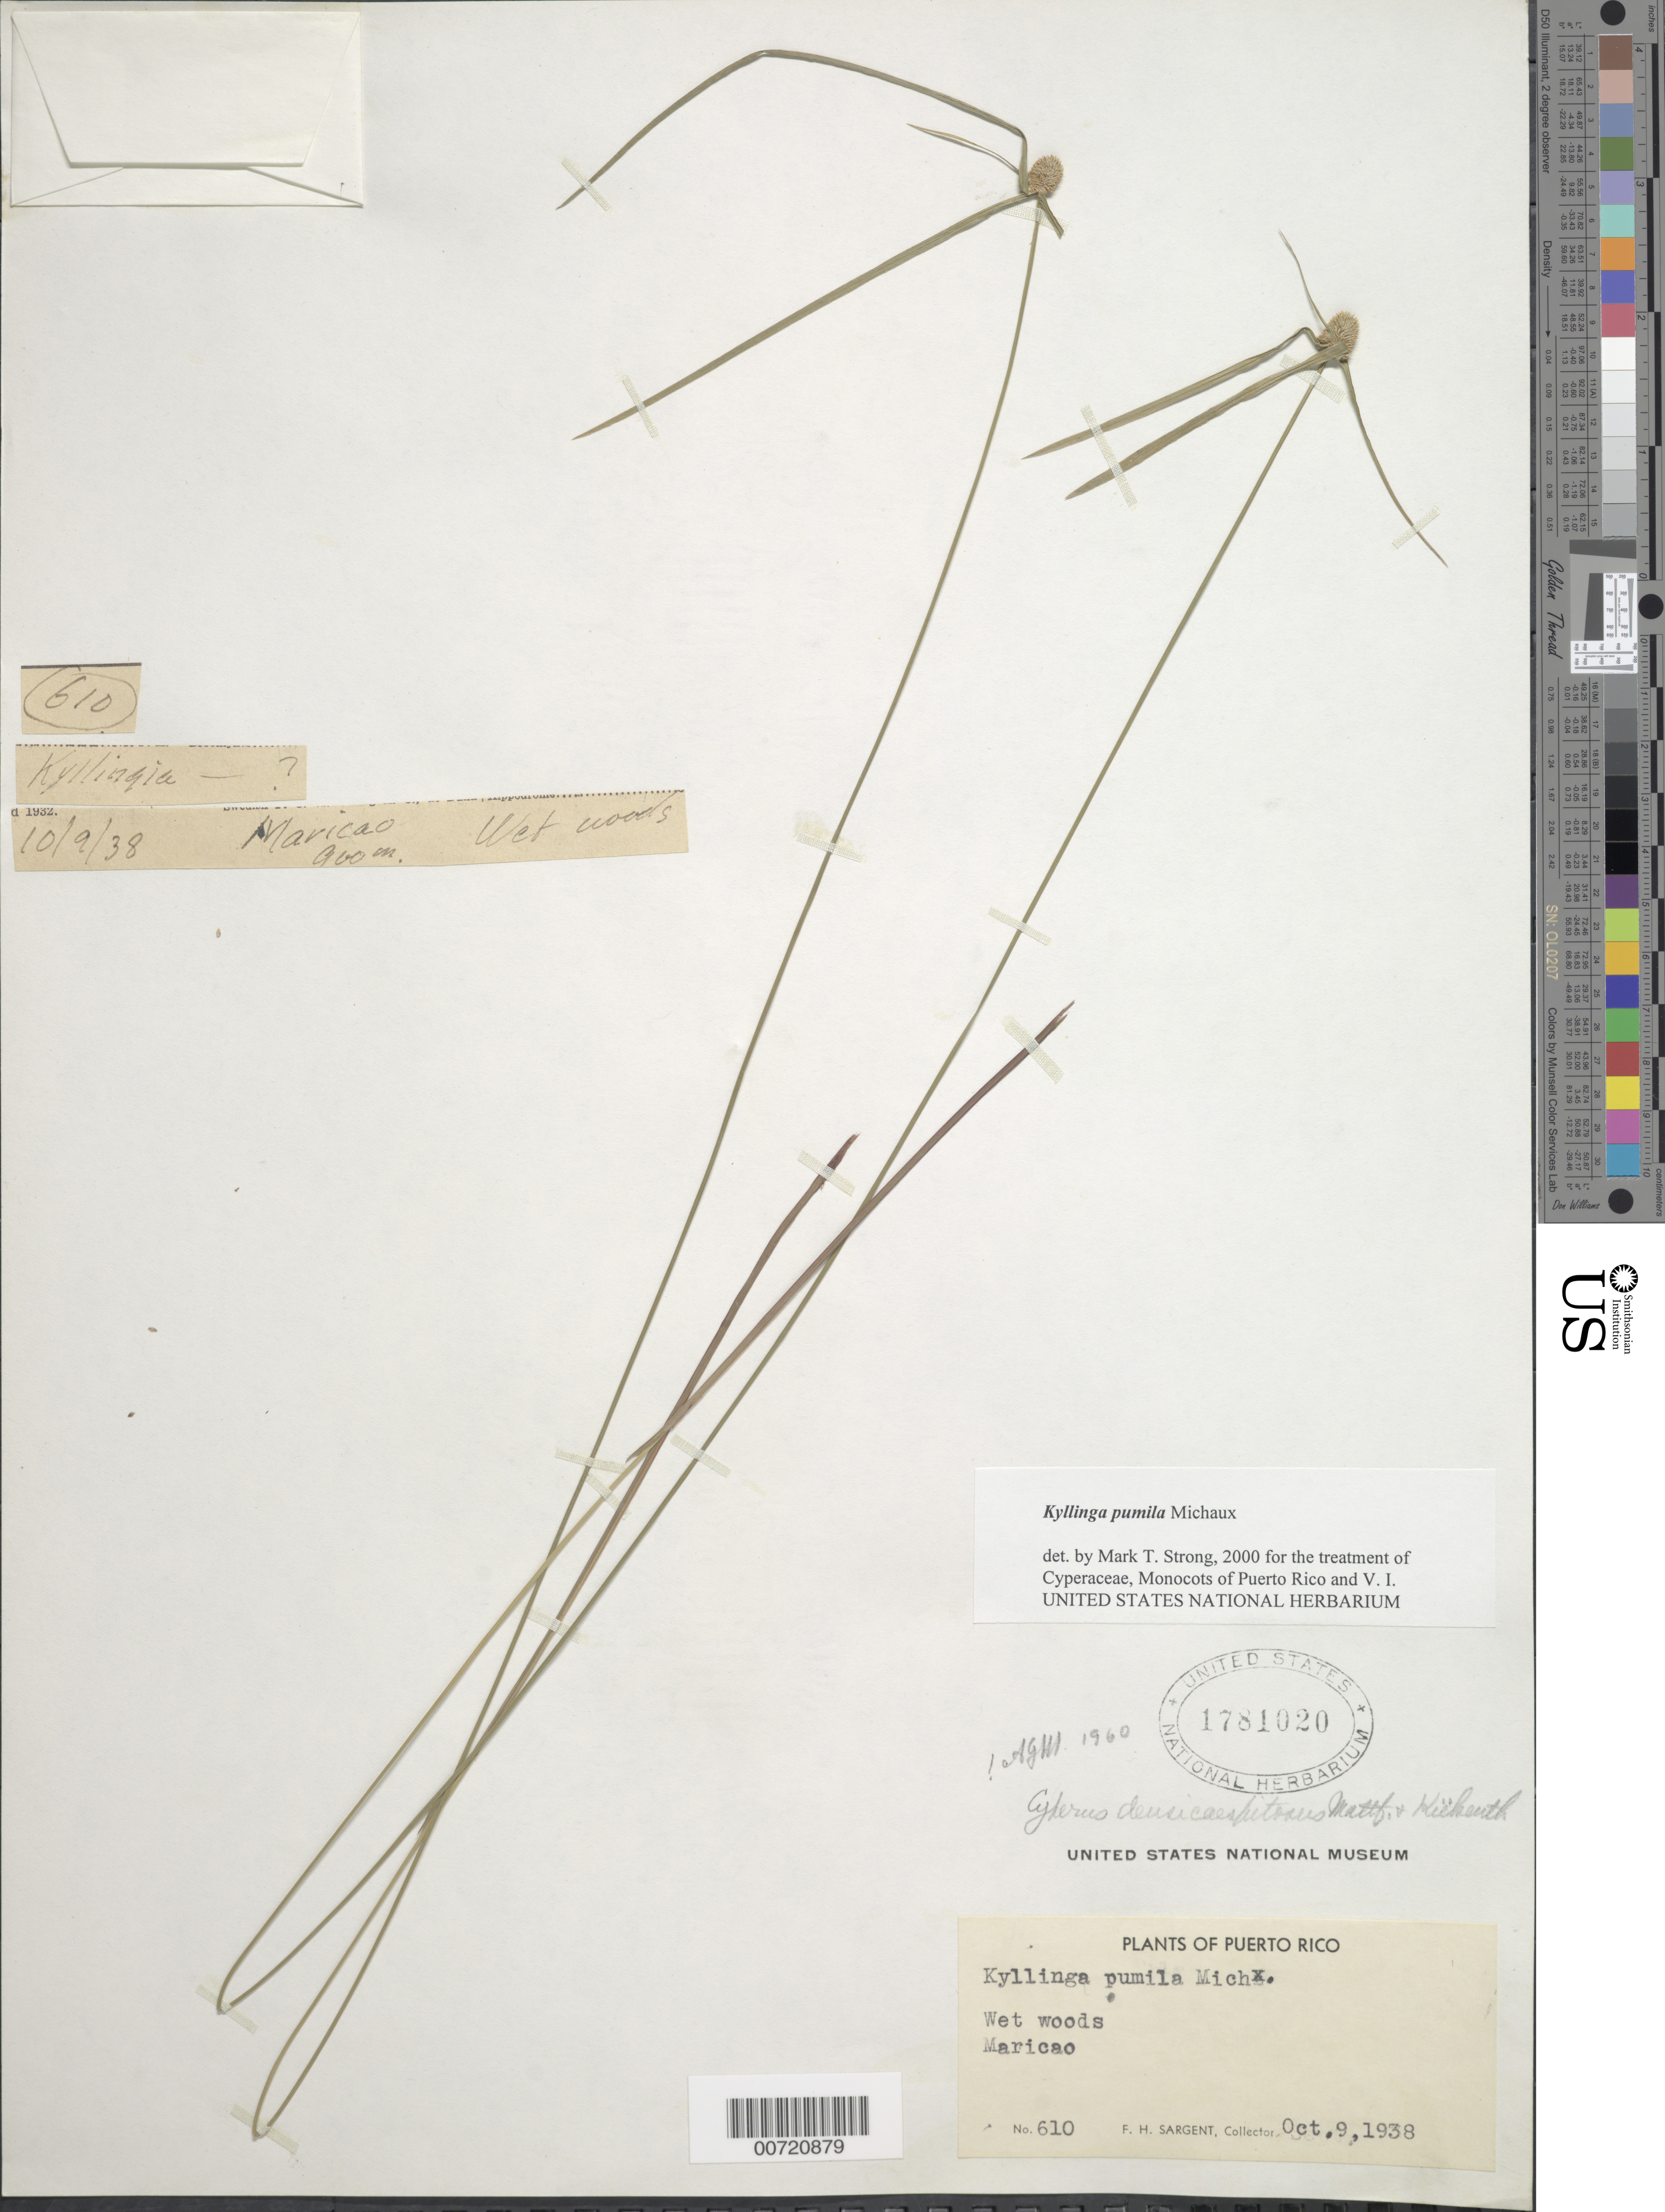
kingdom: Plantae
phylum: Tracheophyta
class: Liliopsida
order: Poales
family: Cyperaceae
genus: Cyperus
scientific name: Cyperus hortensis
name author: (Salzm. ex Steud.) Dorr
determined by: Strong, Mark T., (BOT), Smithsonian Institution - National Museum of Natural History (UNITED STATES)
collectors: F. H. Sargent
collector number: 610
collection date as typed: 09 Oct 1938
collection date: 1938-10-09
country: Puerto Rico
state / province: Maricao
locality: Maricao.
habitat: Wet woods.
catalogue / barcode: US 1781020